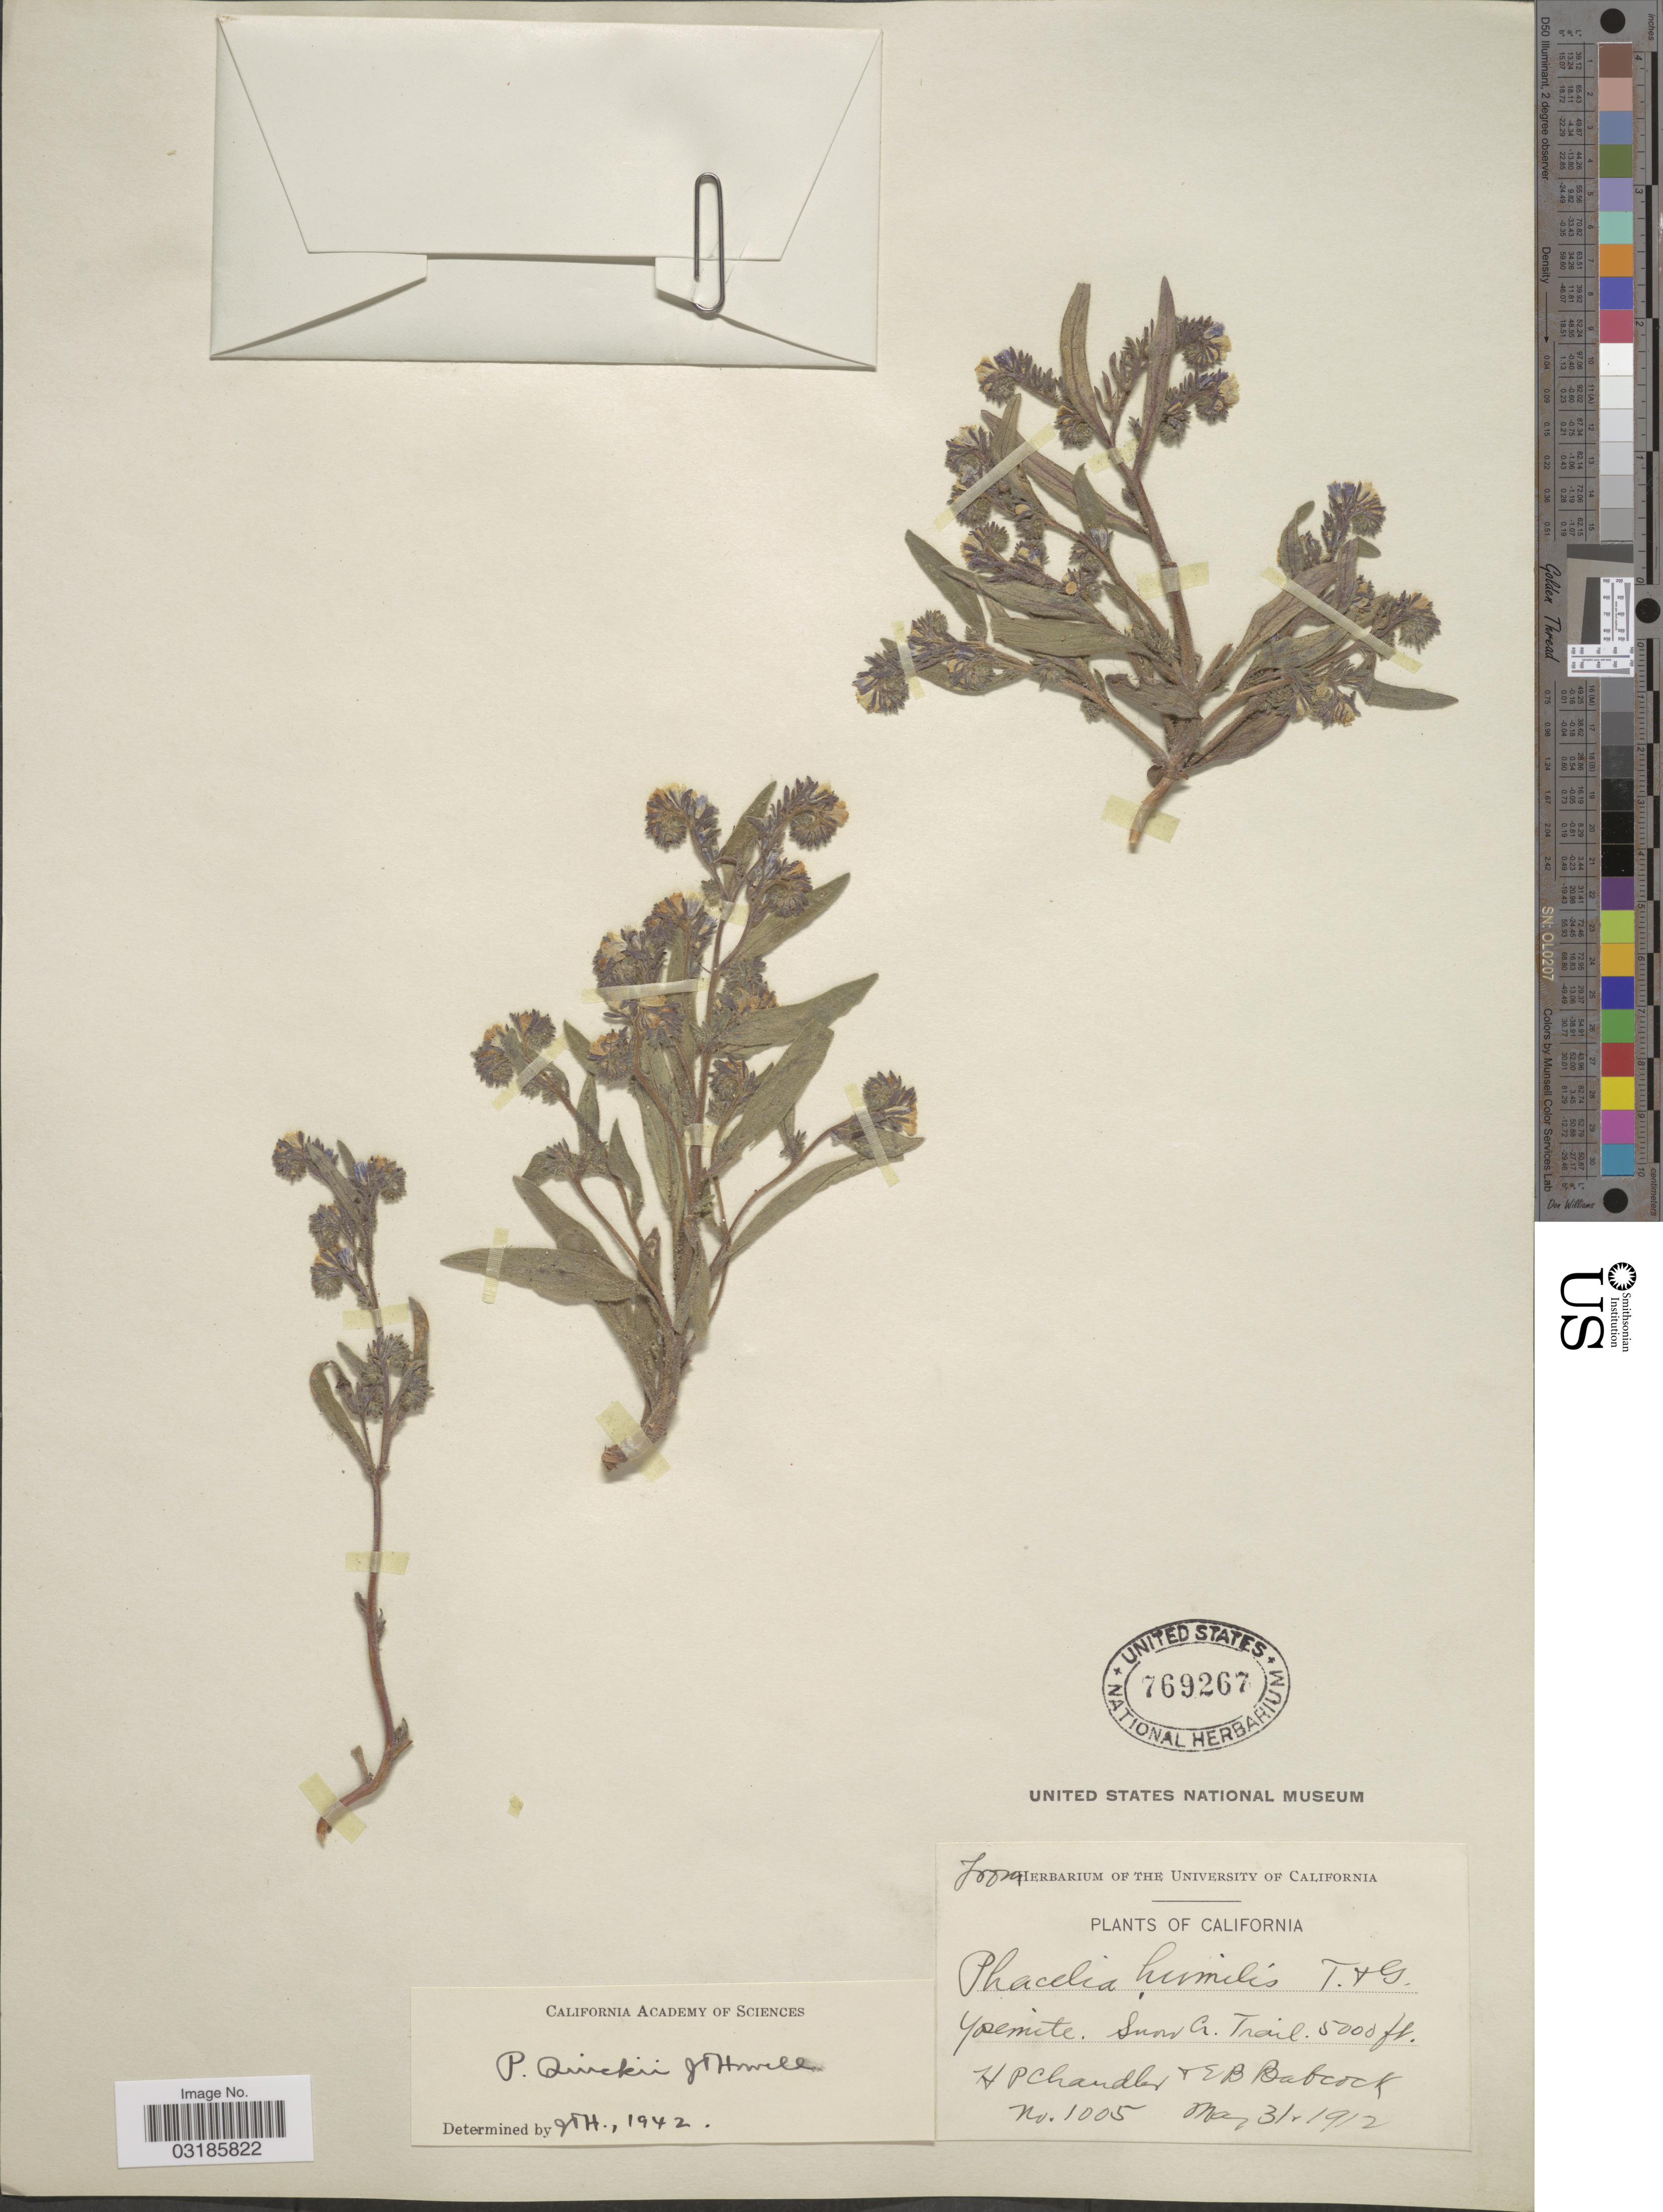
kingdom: Plantae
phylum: Tracheophyta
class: Magnoliopsida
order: Boraginales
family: Hydrophyllaceae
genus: Phacelia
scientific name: Phacelia quickii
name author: J.T. Howell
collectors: H. Chandler & E. B. Babcock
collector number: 1005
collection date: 1912-03-31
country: United States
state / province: California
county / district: Mariposa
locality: Yosemite. Snow Cr. Trail.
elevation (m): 1524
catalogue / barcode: US 769267